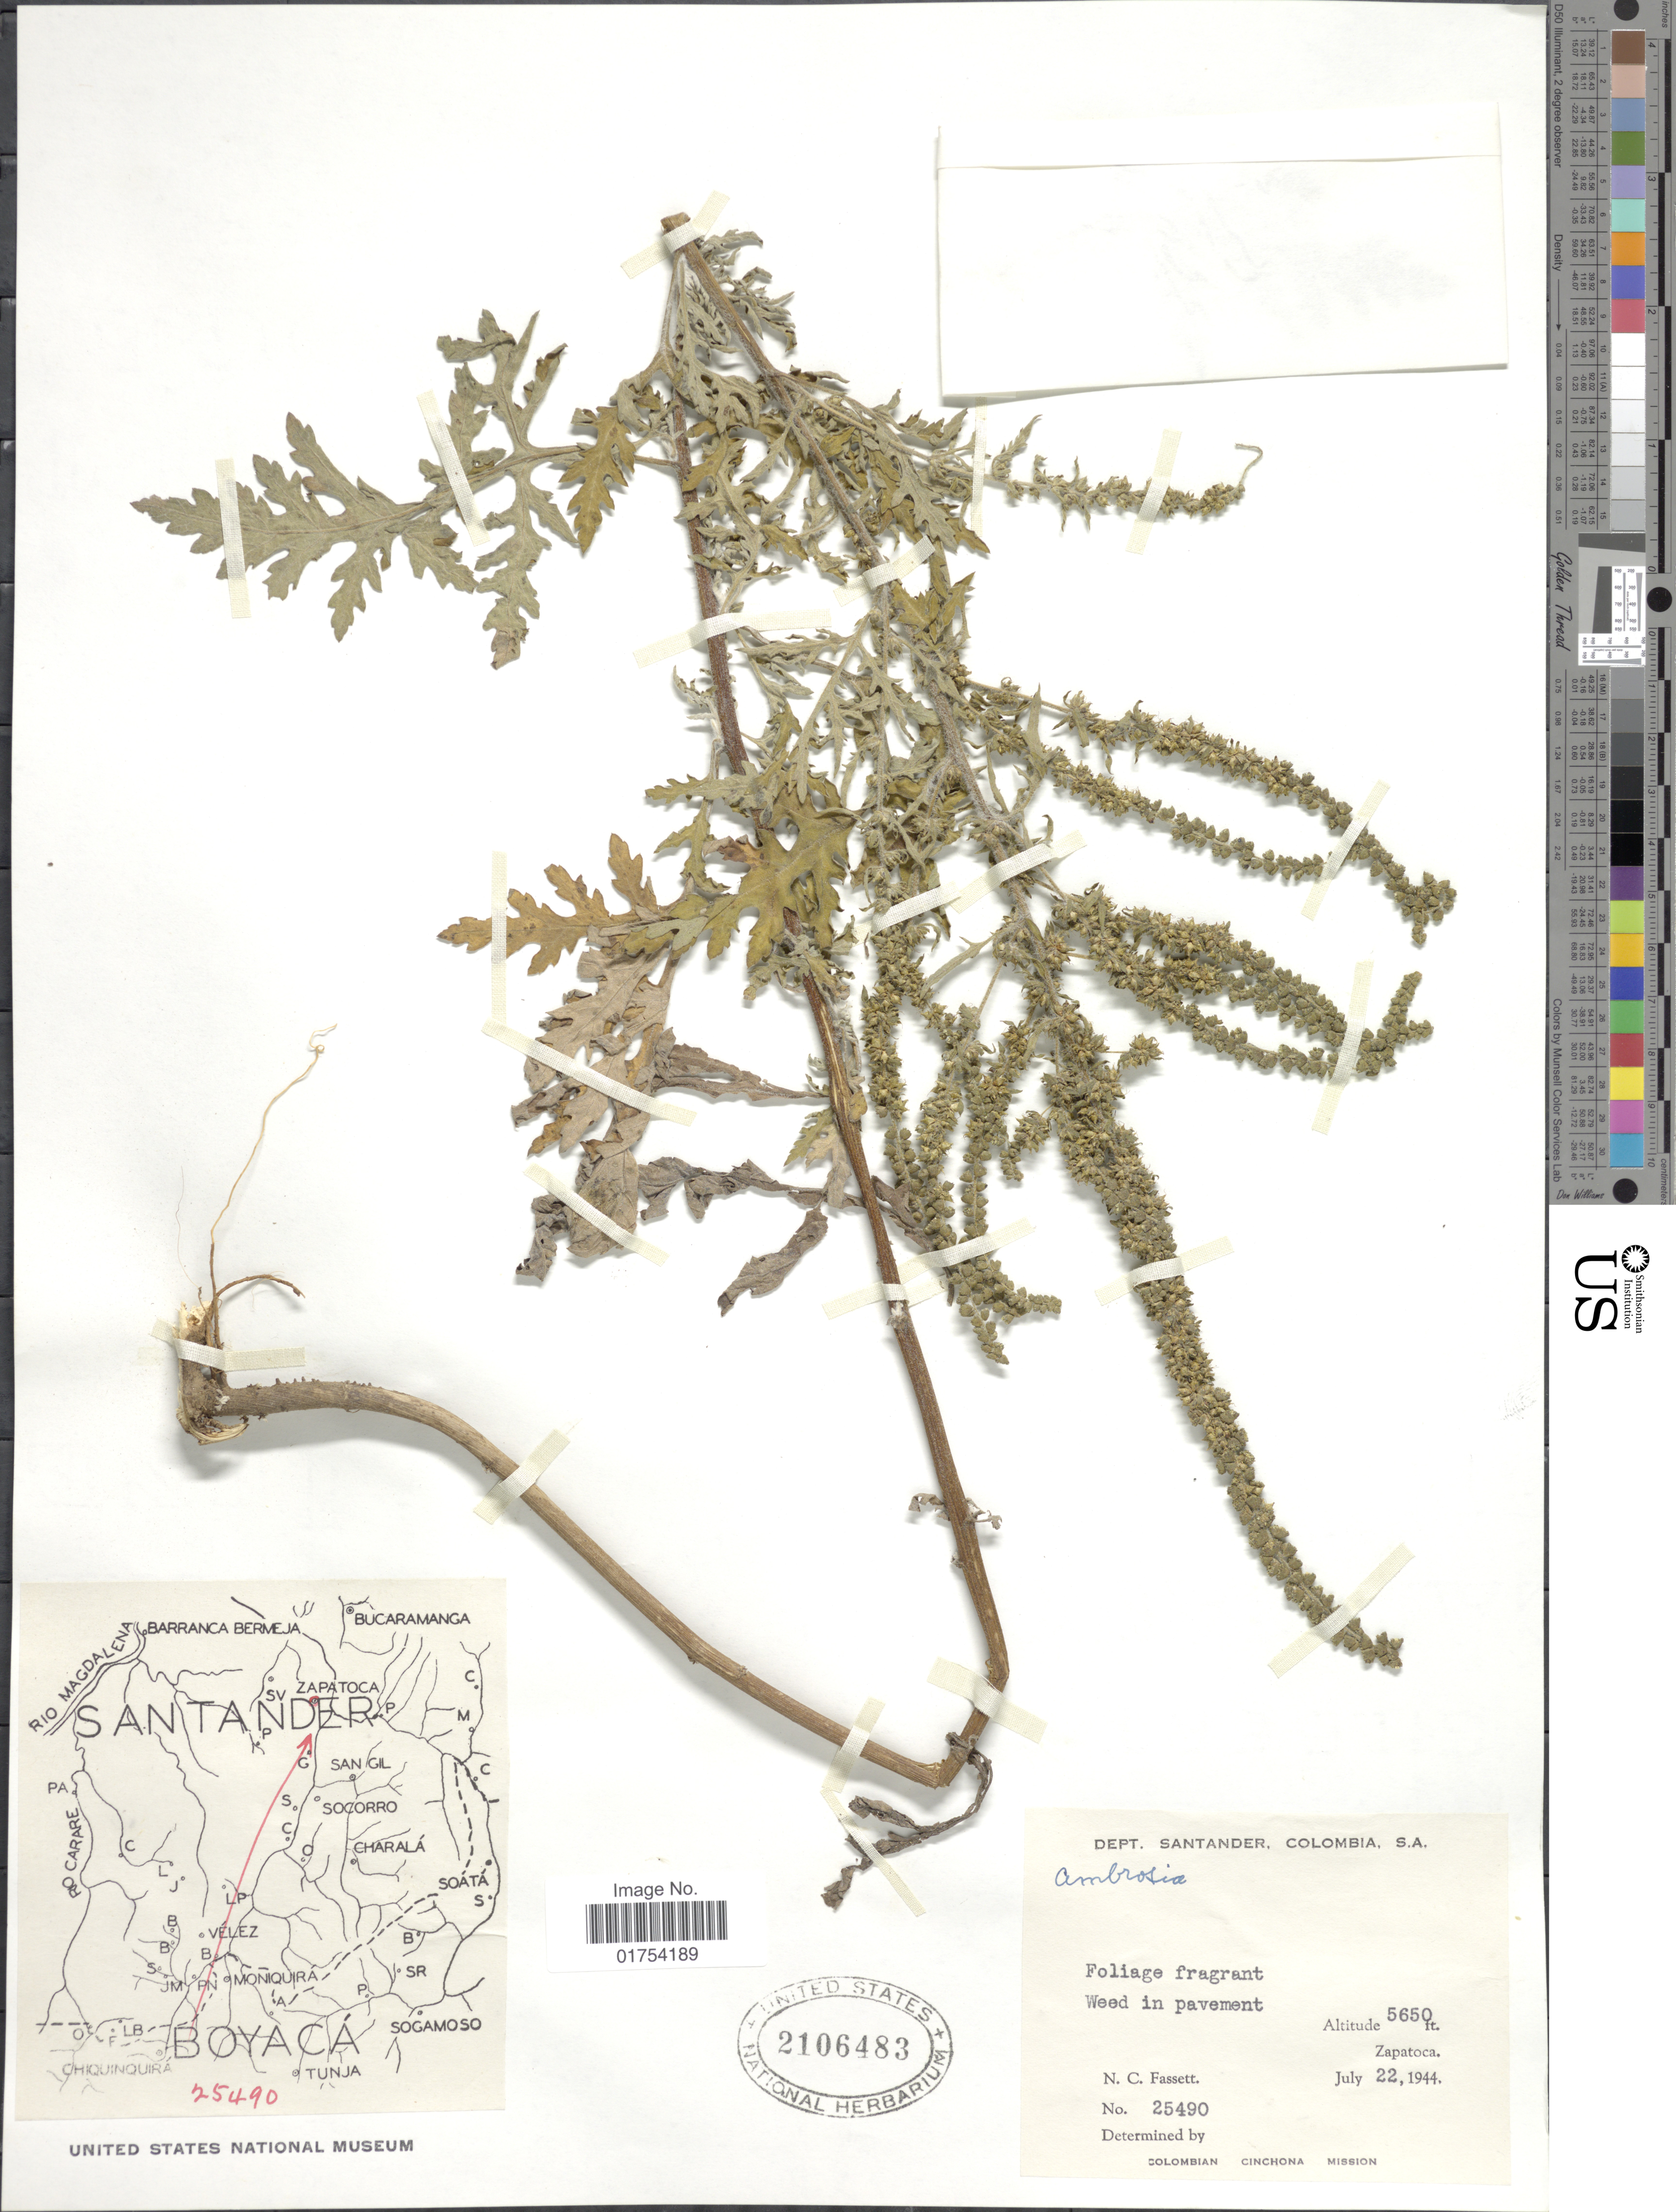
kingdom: Plantae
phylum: Tracheophyta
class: Magnoliopsida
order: Asterales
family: Asteraceae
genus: Ambrosia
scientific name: Ambrosia sp.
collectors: N. C. Fassett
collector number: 25490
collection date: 1944-07-22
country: Colombia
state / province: Santander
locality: Zapatoca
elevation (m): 1722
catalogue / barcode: US 2106483